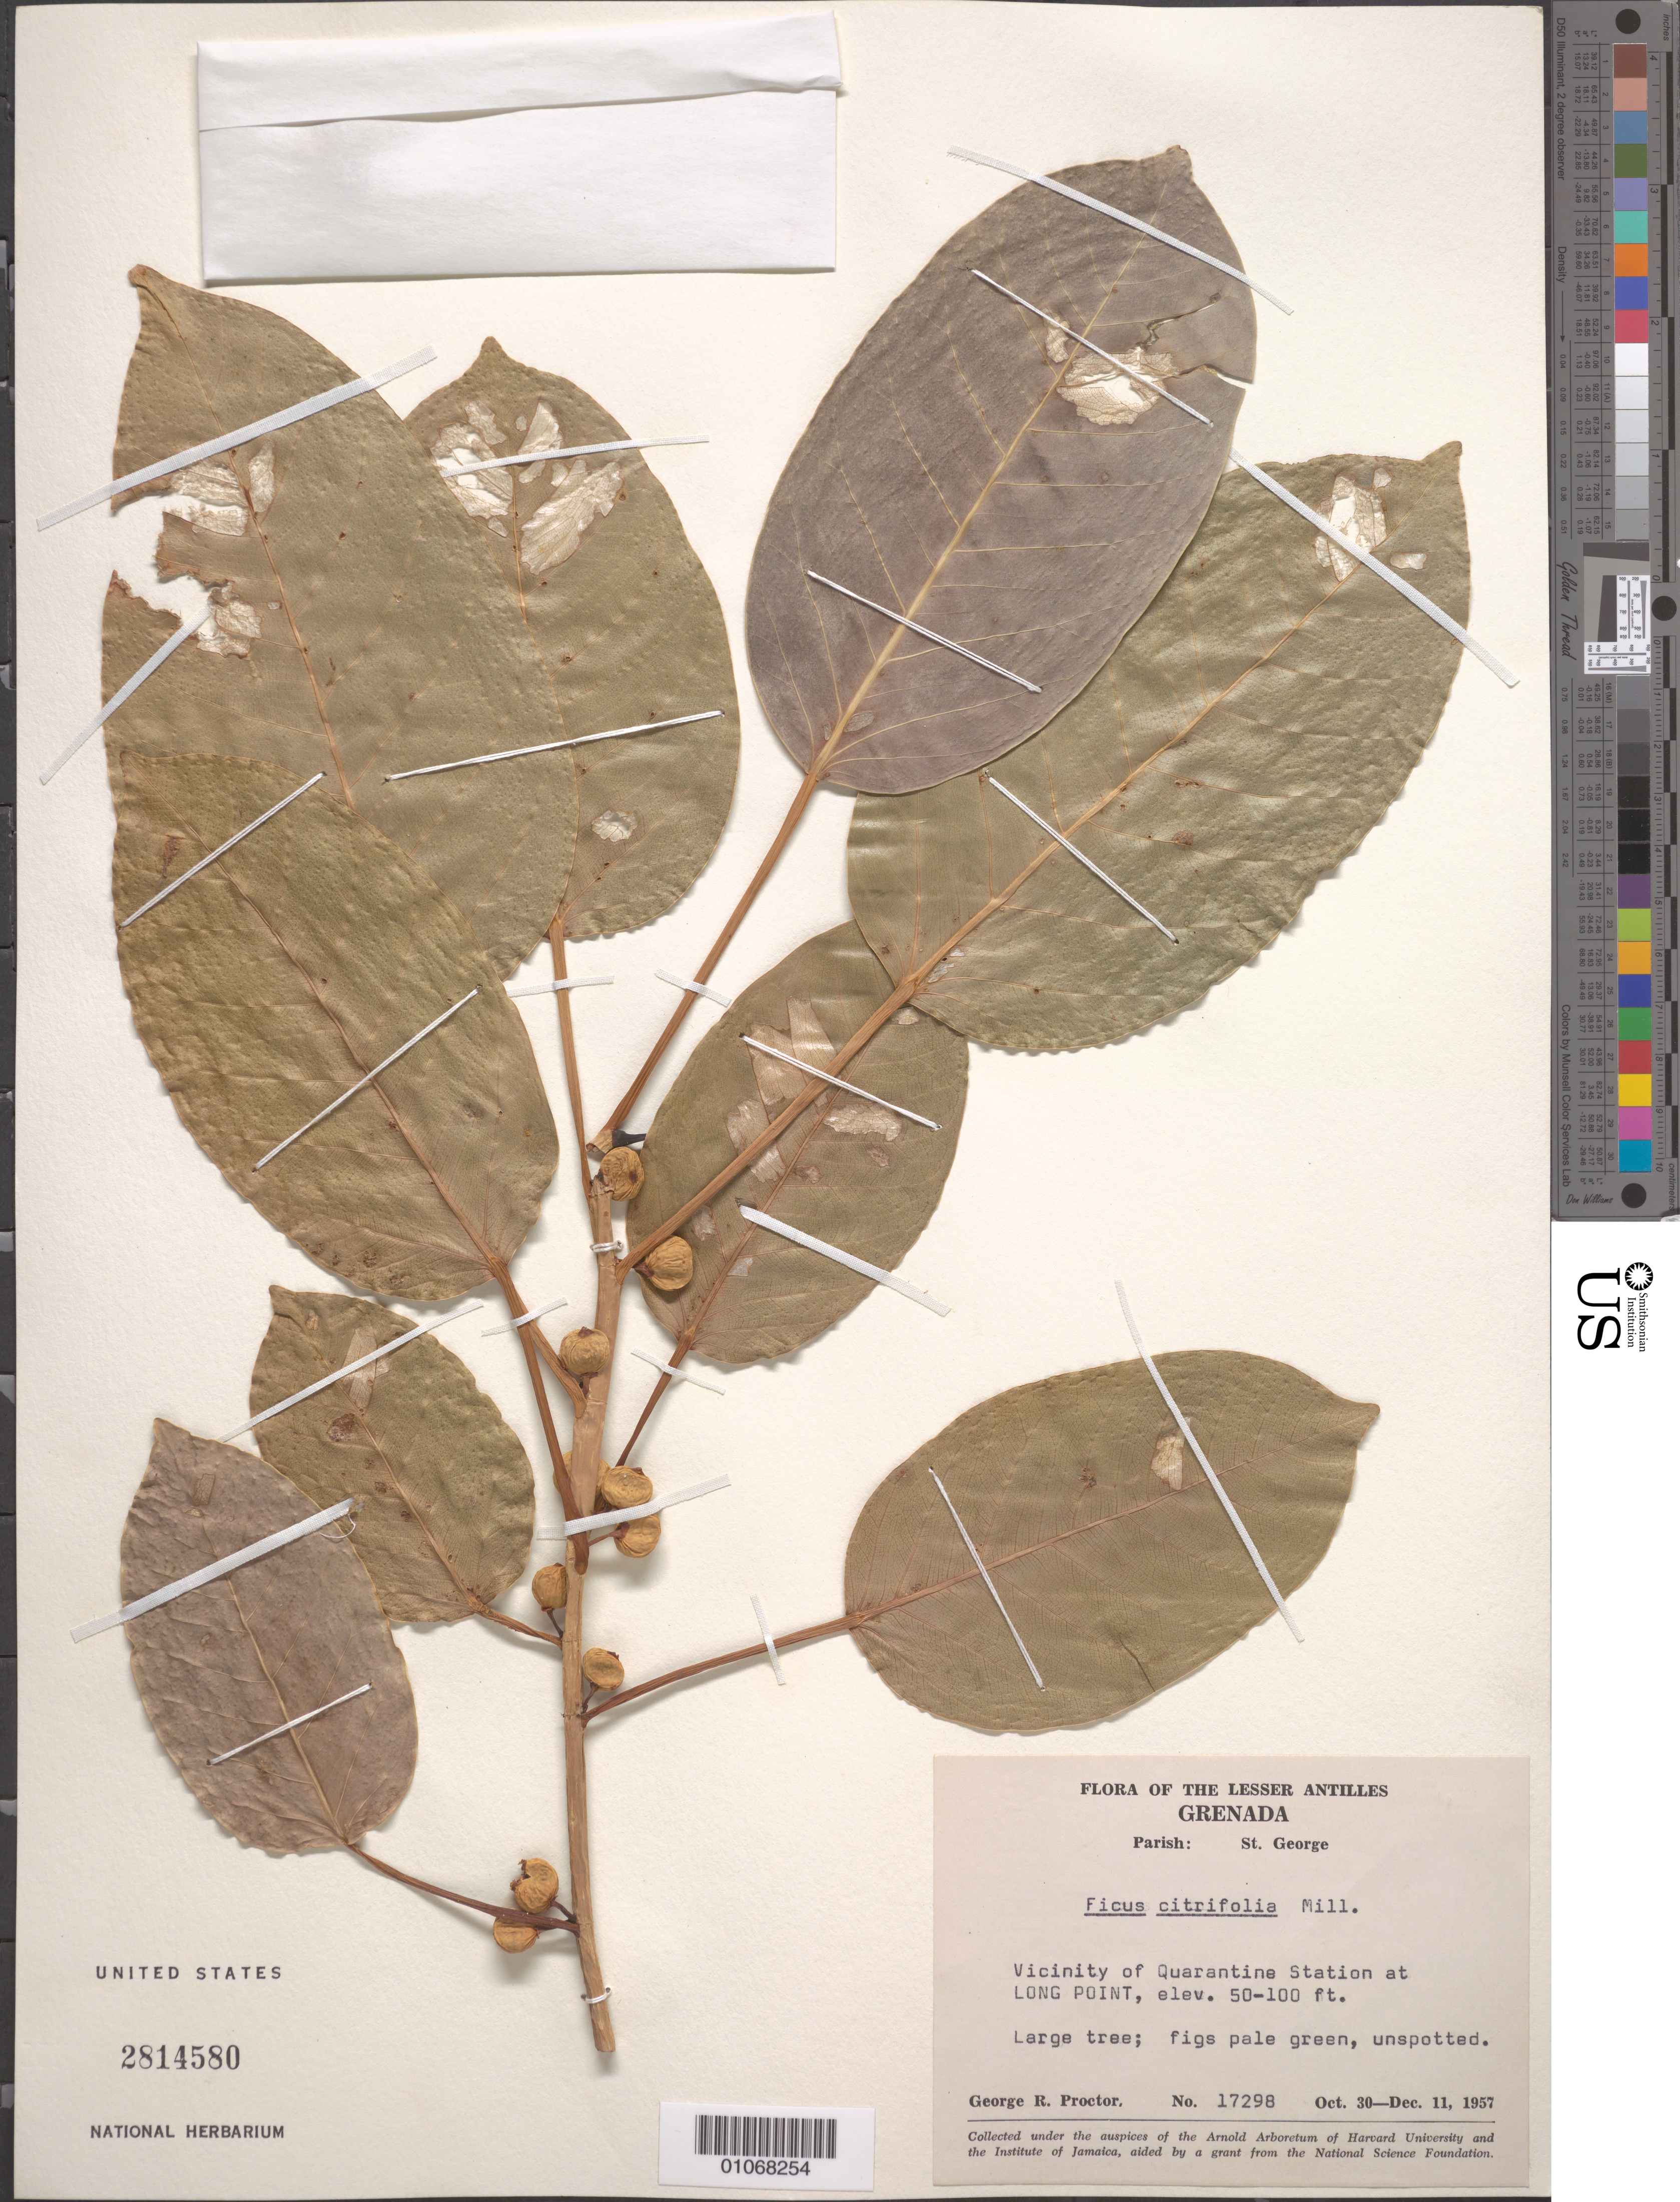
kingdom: Plantae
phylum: Tracheophyta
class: Magnoliopsida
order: Rosales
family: Moraceae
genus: Ficus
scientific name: Ficus citrifolia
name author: Mill.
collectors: G. R. Proctor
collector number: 17298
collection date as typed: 30 Oct 1957 to 11 Dec 1957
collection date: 1957-10-30/1957-12-11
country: Grenada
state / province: Saint George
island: Grenada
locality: Vicinity of Quarantine Station at Long Point.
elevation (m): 15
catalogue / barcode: US 2814580